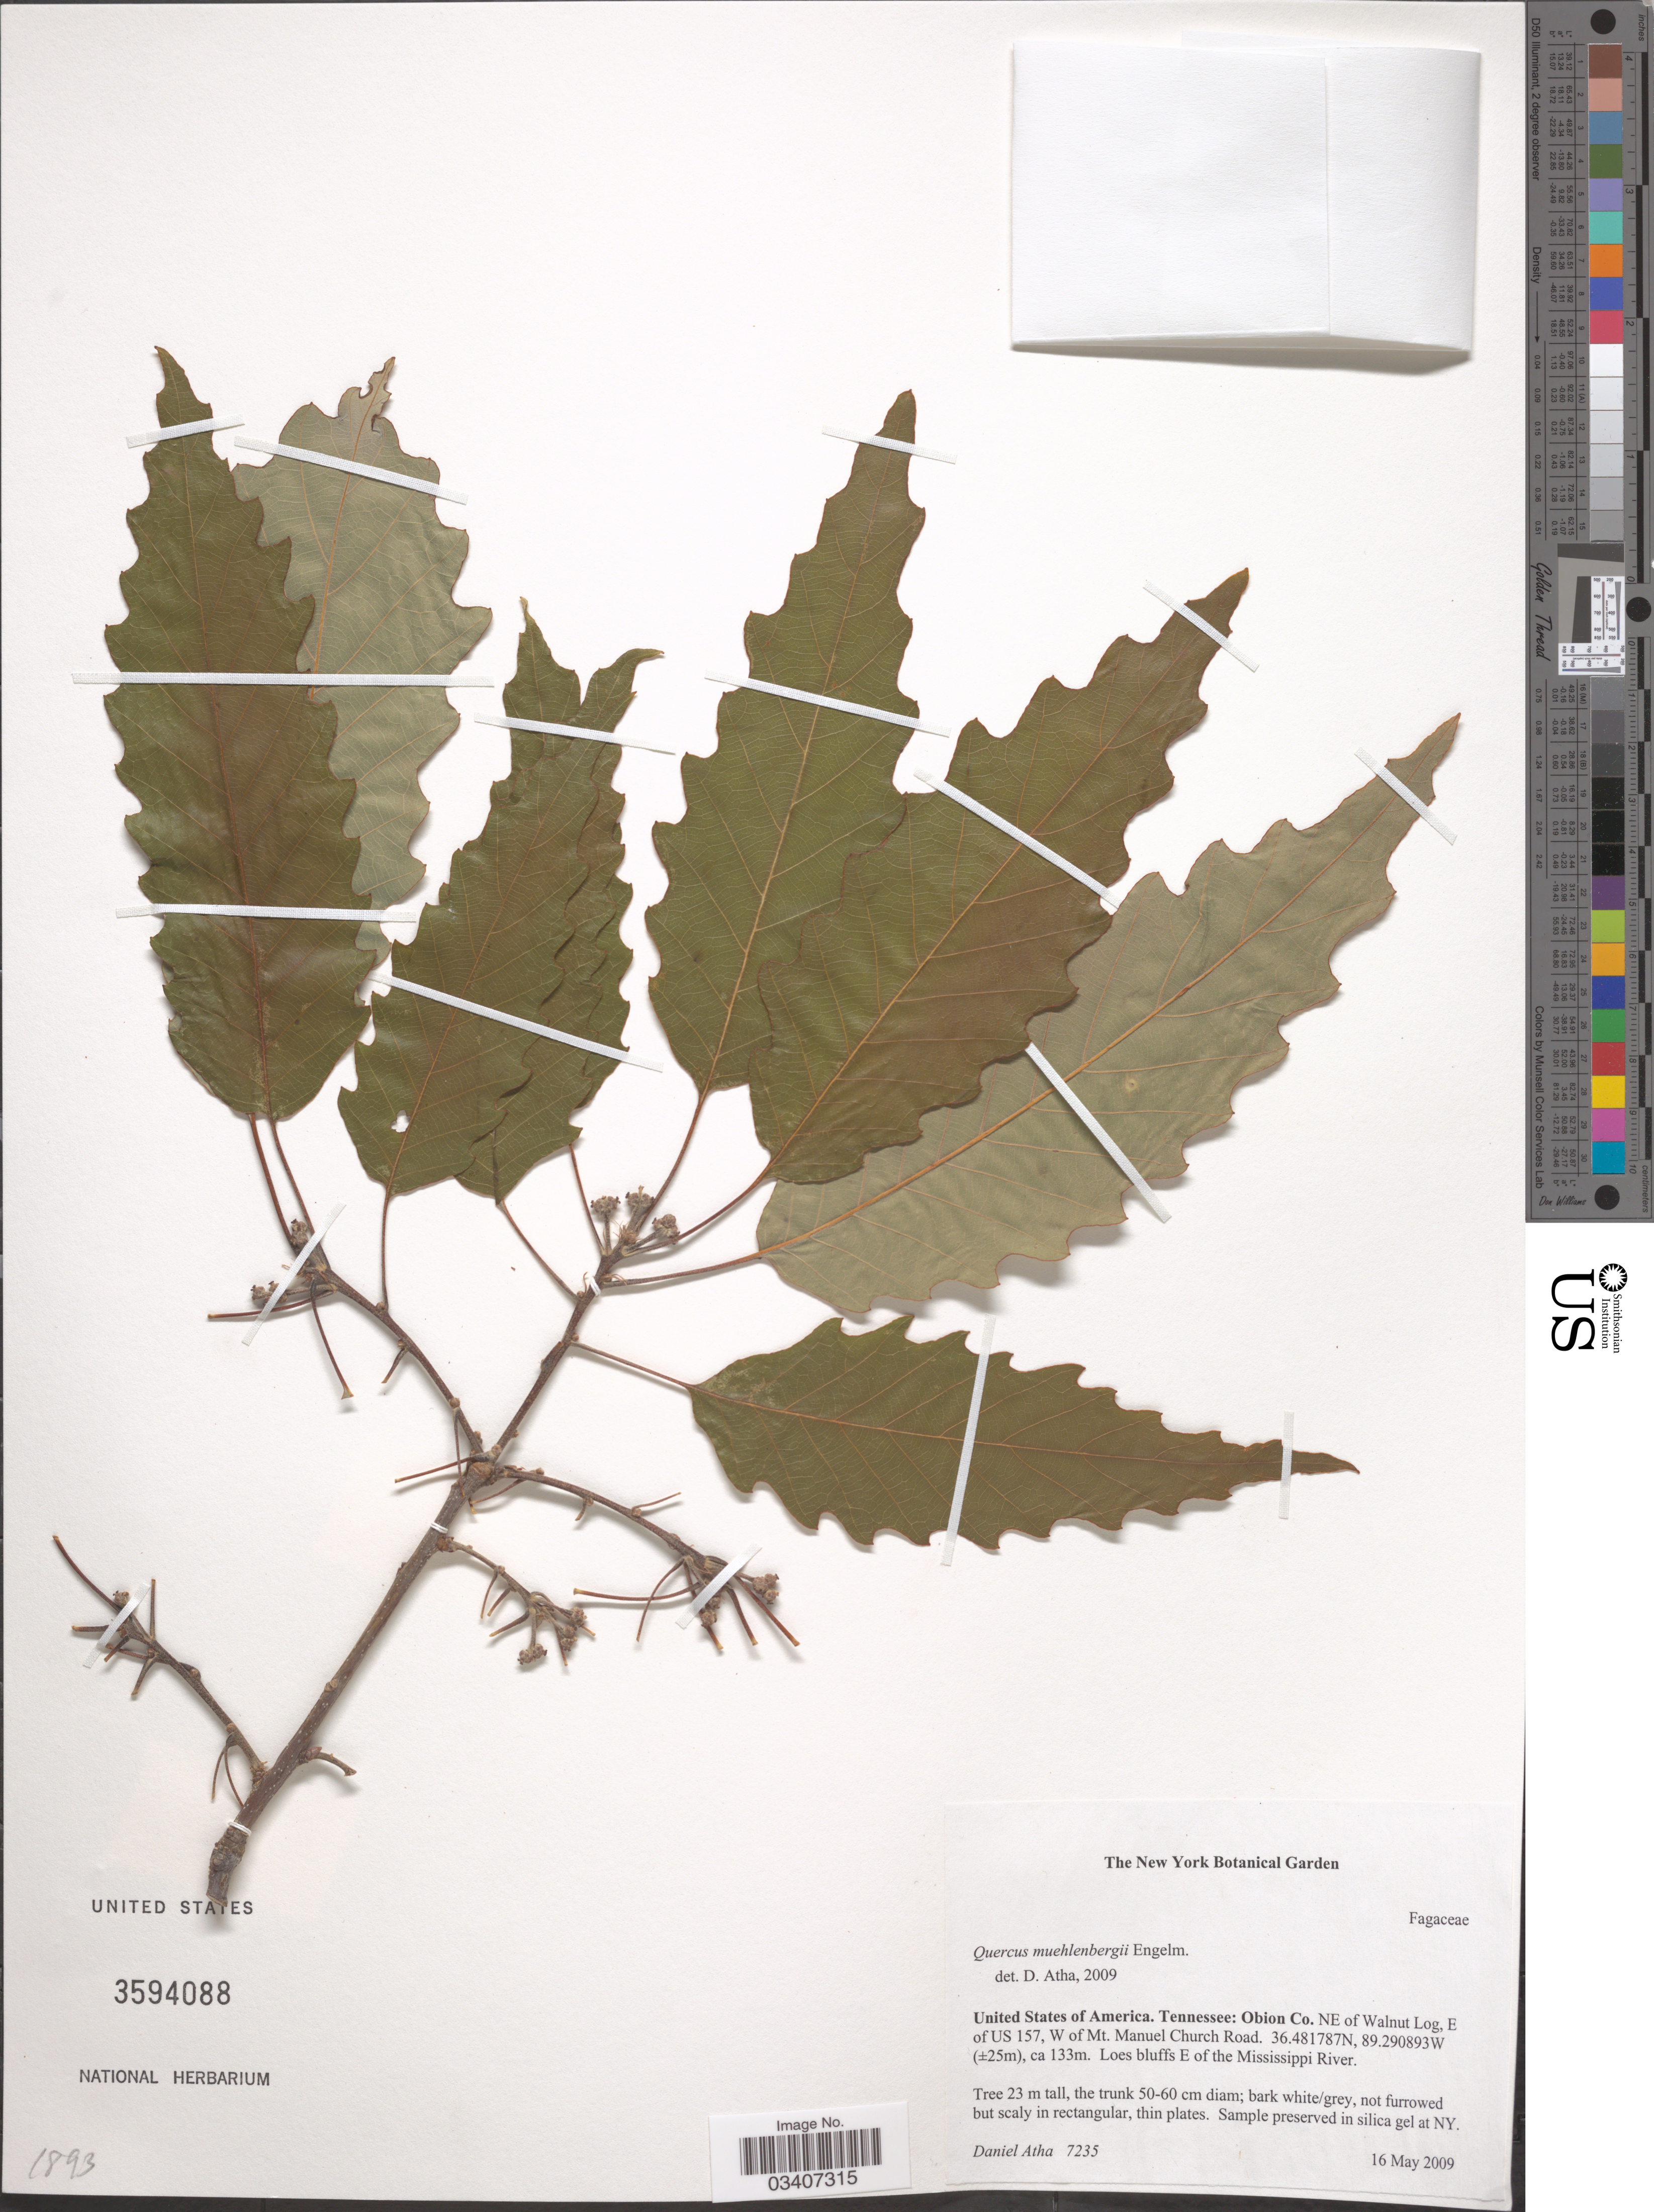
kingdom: Plantae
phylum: Tracheophyta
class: Magnoliopsida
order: Fagales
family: Fagaceae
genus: Quercus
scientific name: Quercus muehlenbergii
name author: Engelm.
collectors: D. Atha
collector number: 7235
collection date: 2009-05-16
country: United States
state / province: Tennessee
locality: United States of America. Obion Co. NE of Walnut Log, E of US 157, W of Mt. Manuel Church Road. Loes bluffs E of the Mississippi River.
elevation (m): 133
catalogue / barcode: US 3594088